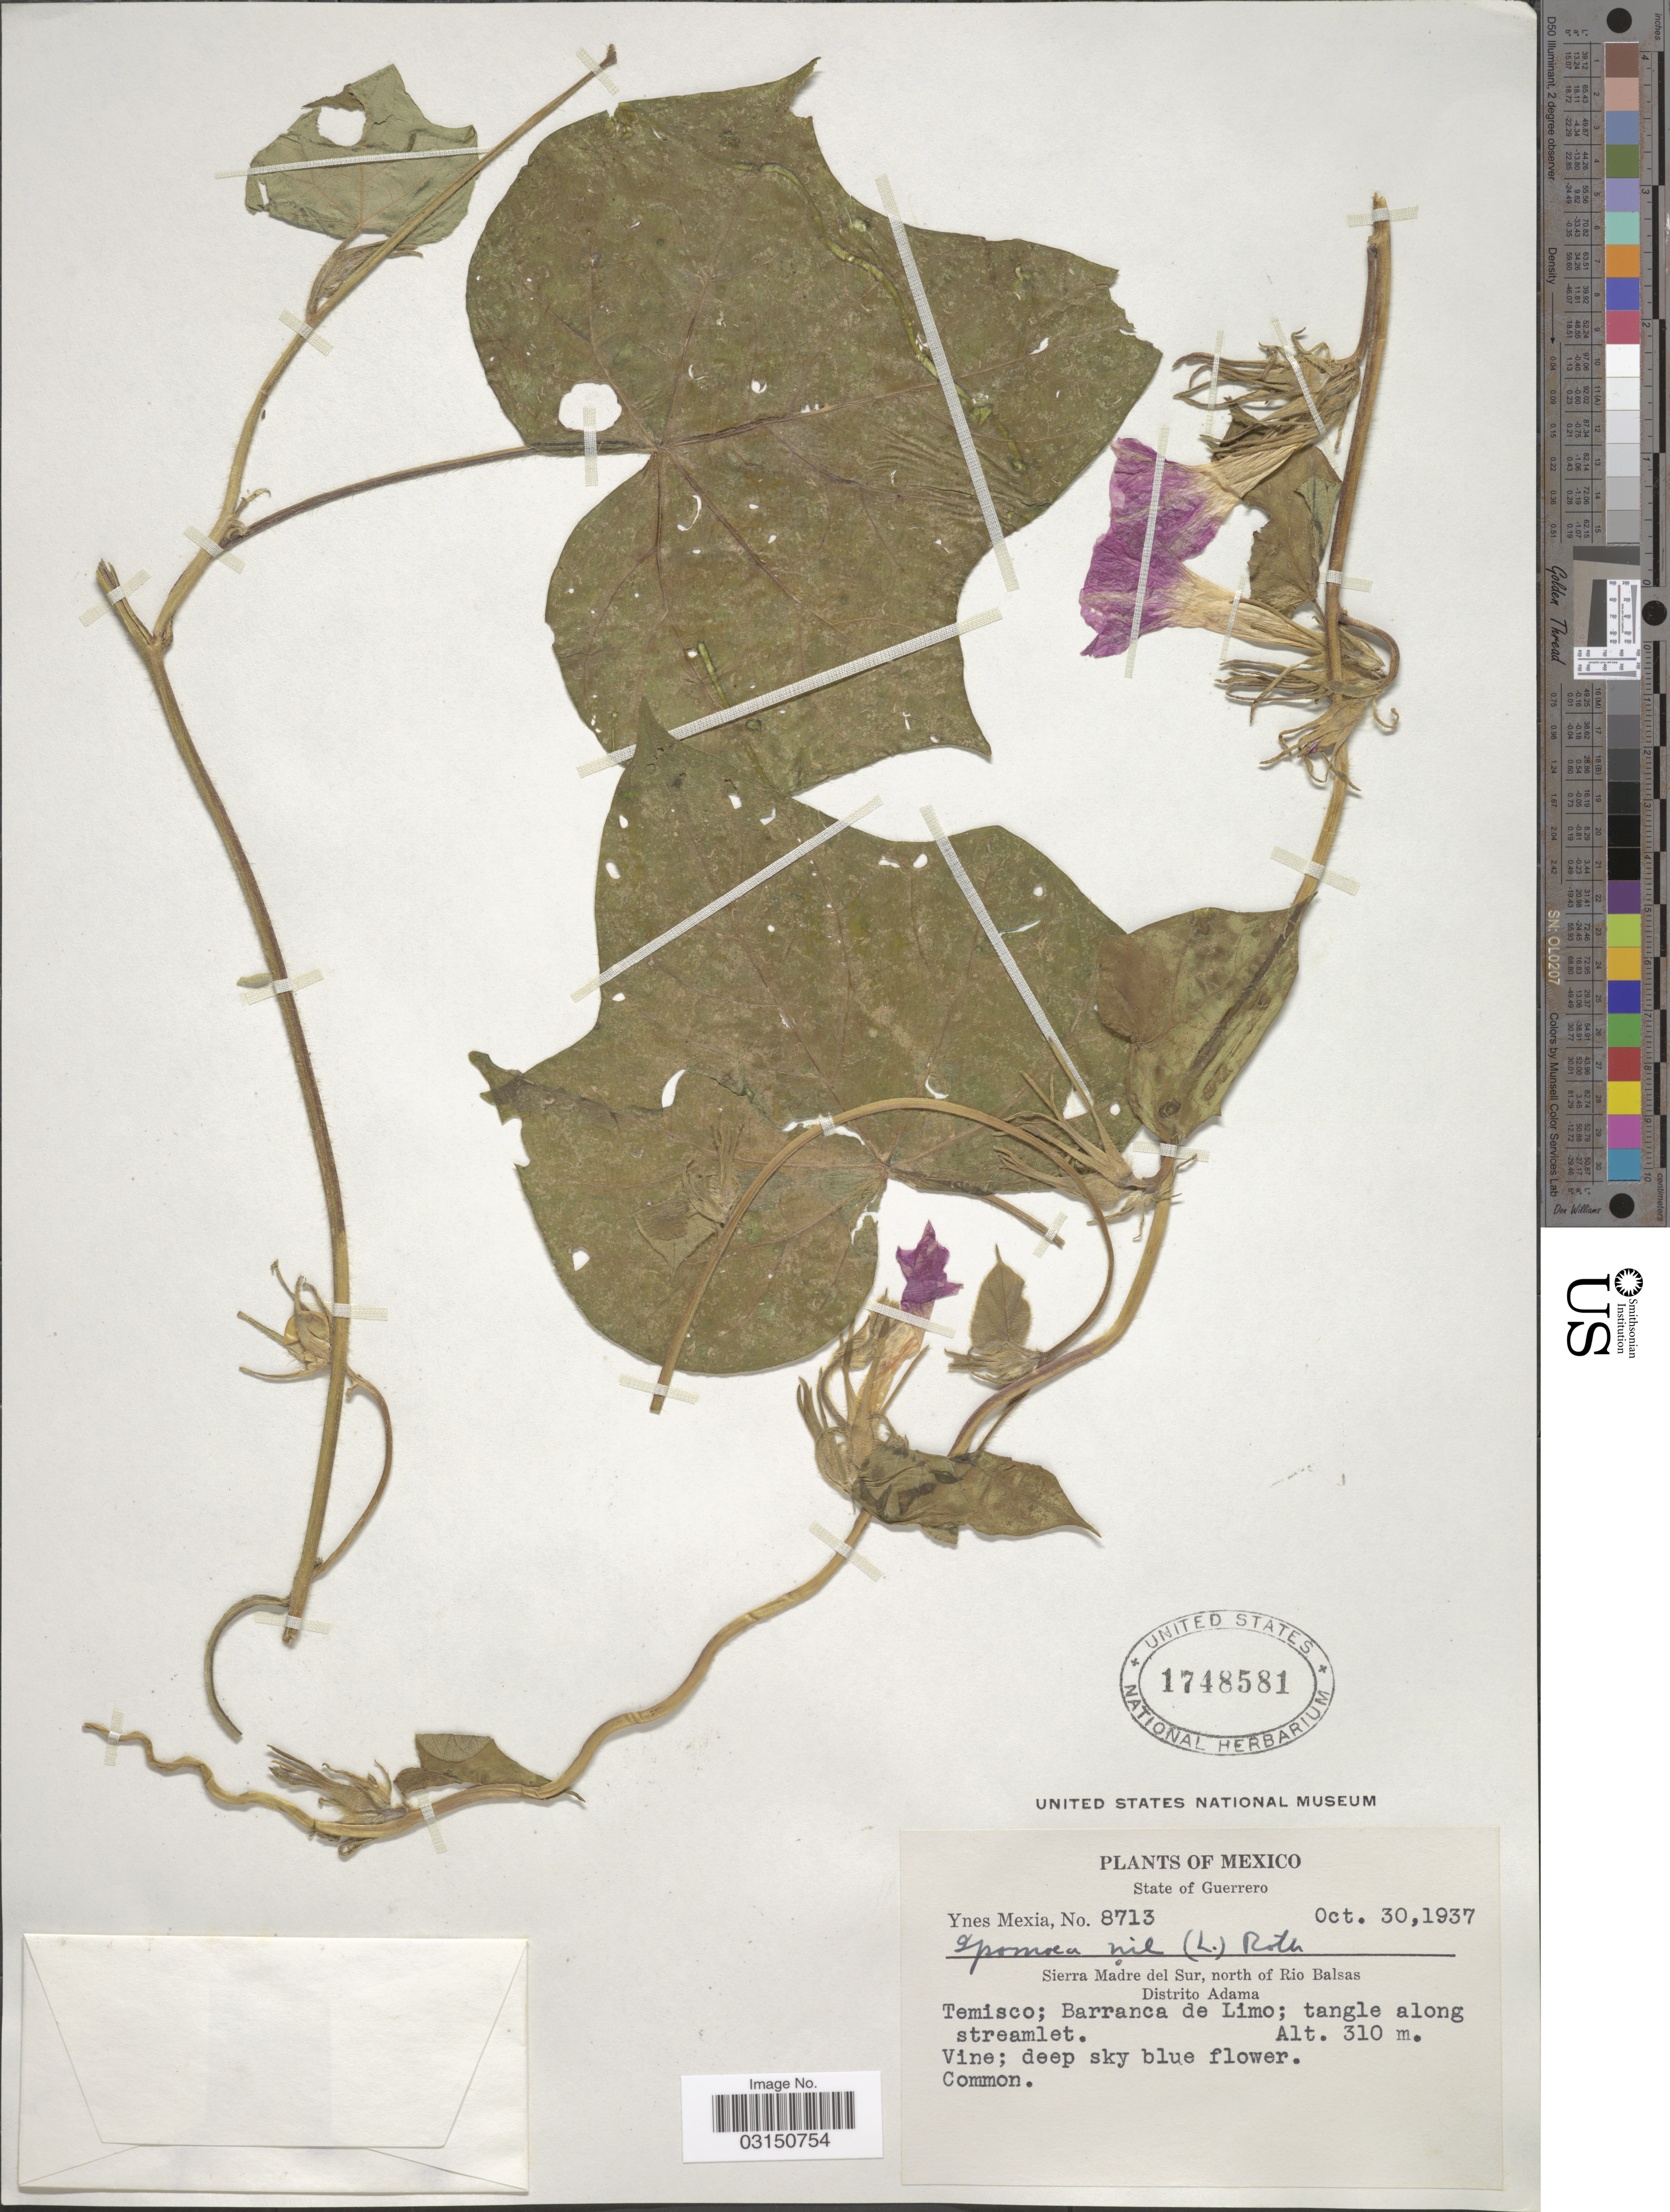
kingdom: Plantae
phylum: Tracheophyta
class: Magnoliopsida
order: Solanales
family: Convolvulaceae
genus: Ipomoea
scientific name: Ipomoea nil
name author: (L.) Roth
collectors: Y. Mexia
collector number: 8713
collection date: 1937-10-30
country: Mexico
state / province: Guerrero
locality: Sierra Madre del Sur, north of Rio Balsas Distrito Adama, Temisco; Barranca de Limo.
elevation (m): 310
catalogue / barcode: US 1748581